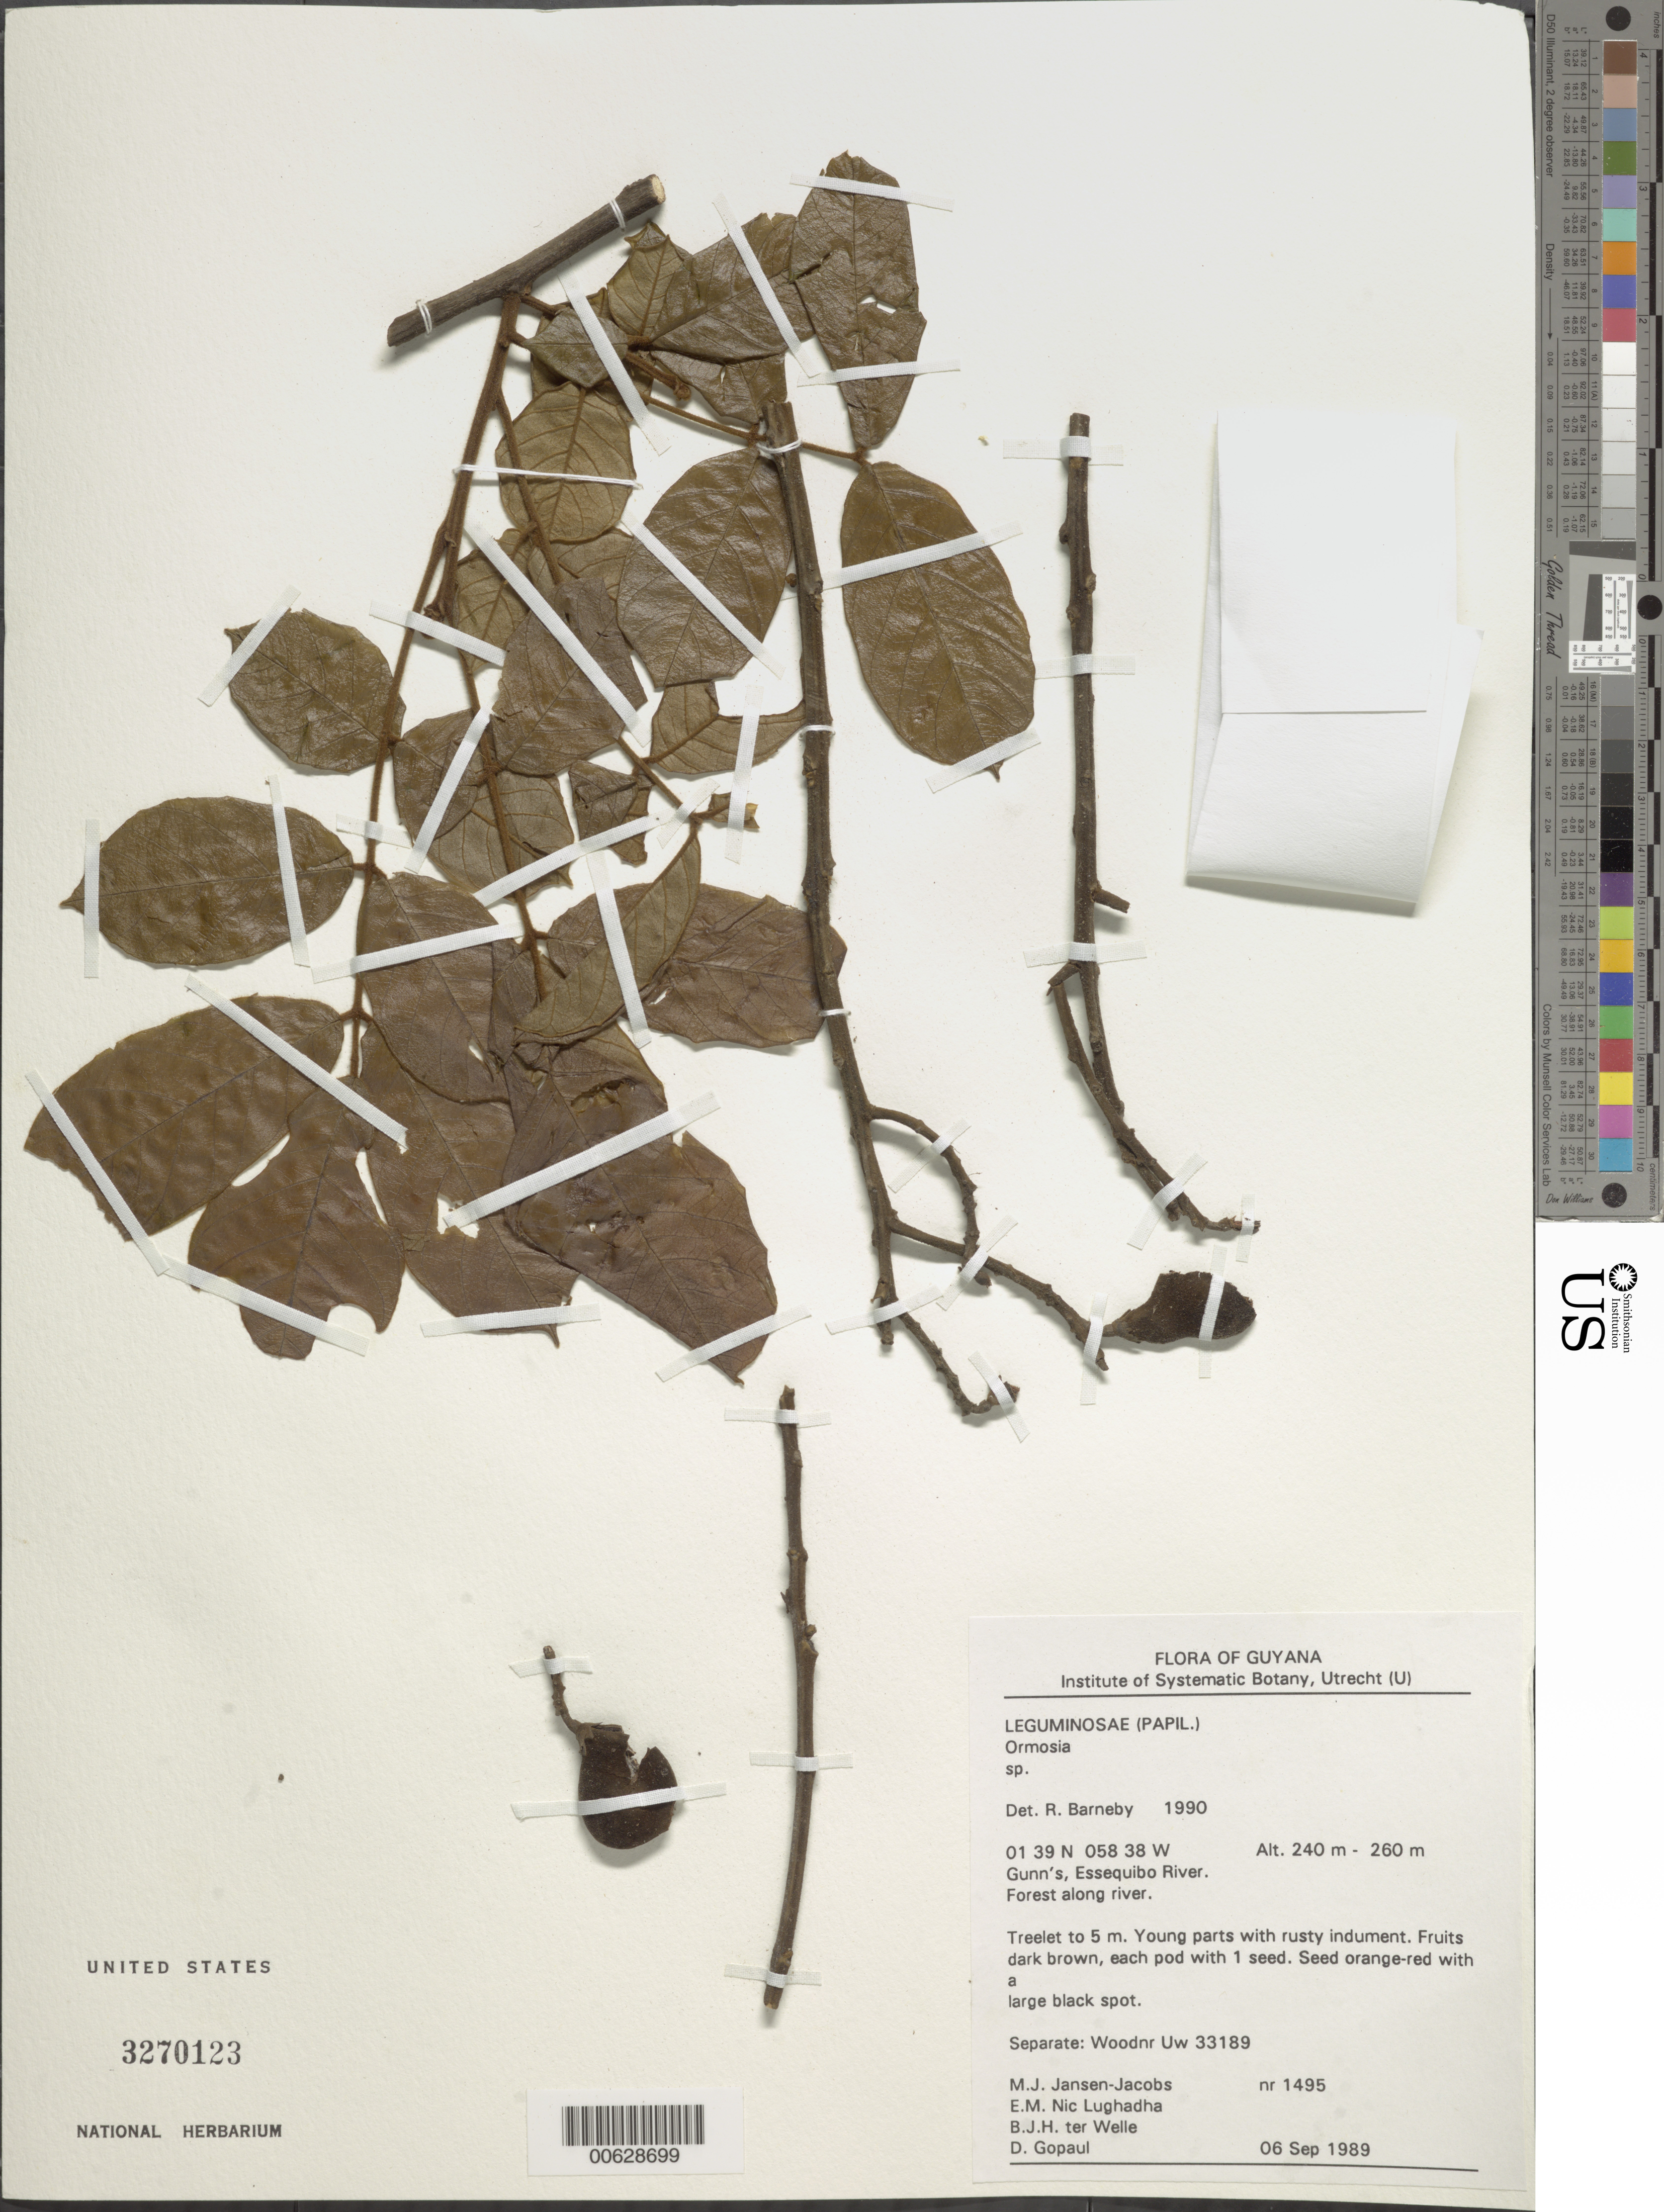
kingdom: Plantae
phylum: Tracheophyta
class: Magnoliopsida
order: Fabales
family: Fabaceae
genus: Ormosia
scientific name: Ormosia sp.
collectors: M. J. Jansen-Jacobs, E. Nic Lughadha, B. Welle & D. Gopaul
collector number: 1495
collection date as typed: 6-Sep-89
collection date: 1989-09-06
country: Guyana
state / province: U. Takutu-U. Essequibo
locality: Gunn's, Essequibo River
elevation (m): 240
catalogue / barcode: US 3271023